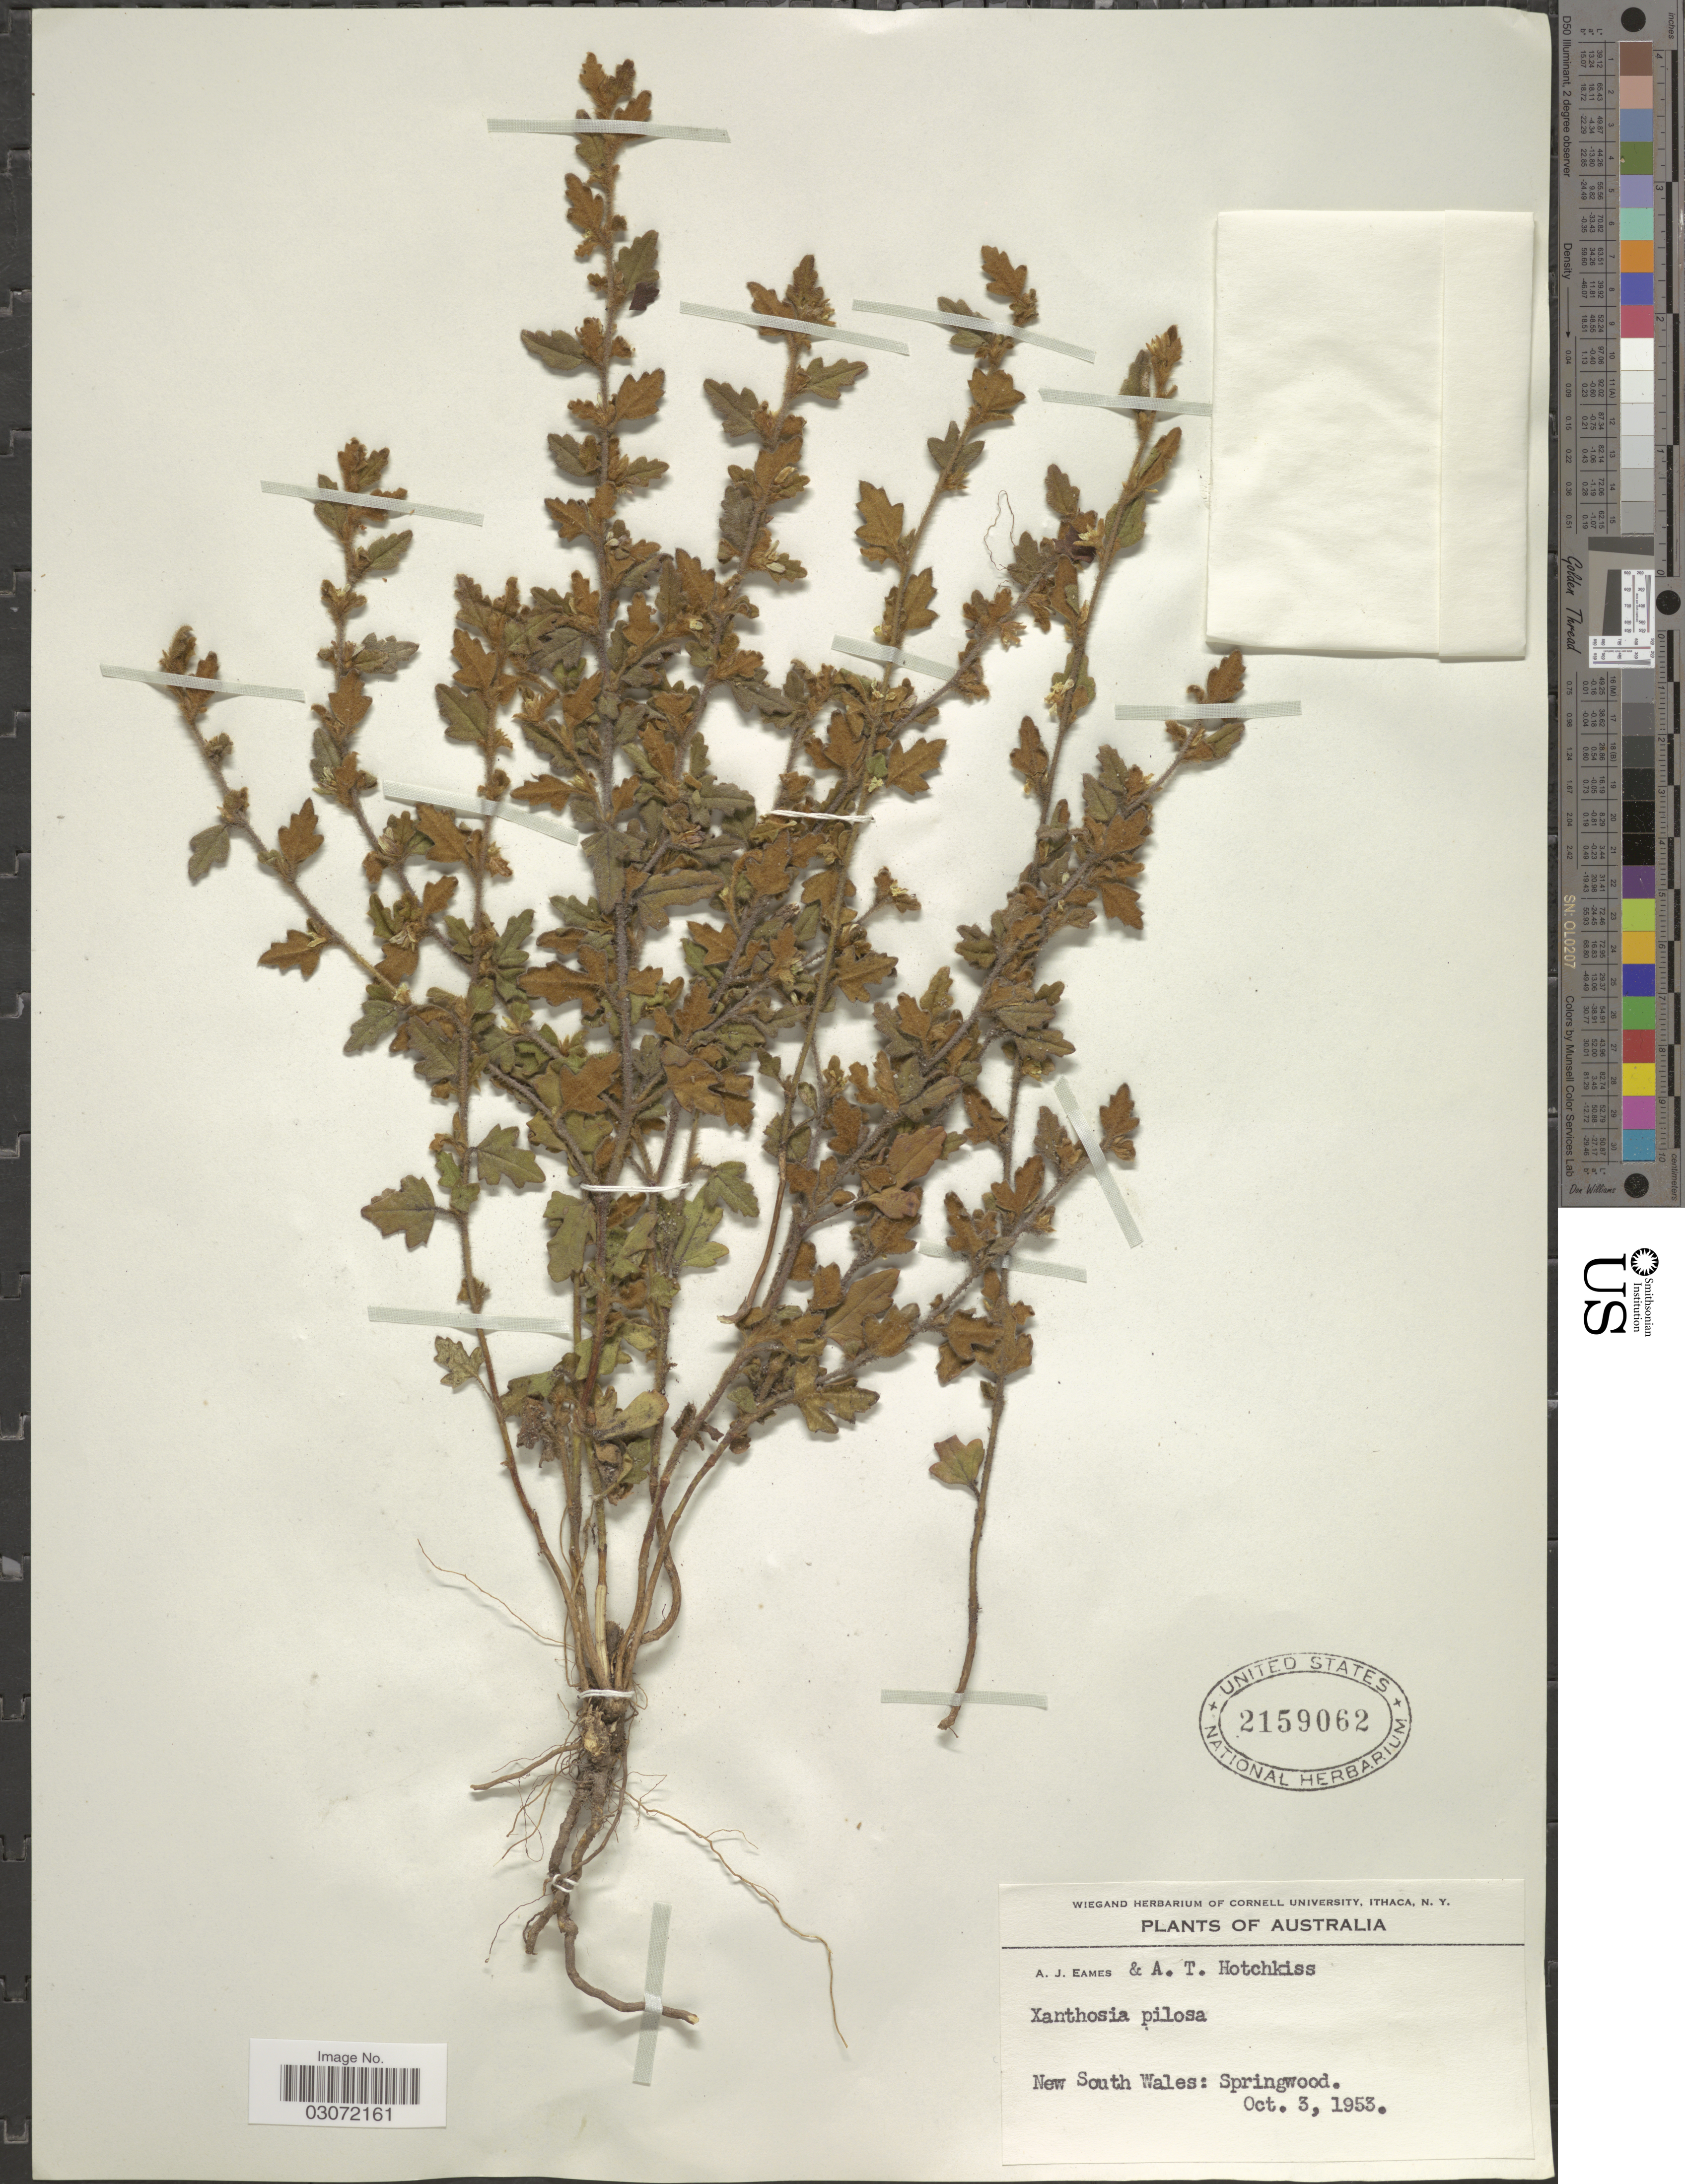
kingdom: Plantae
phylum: Tracheophyta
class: Magnoliopsida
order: Apiales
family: Apiaceae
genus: Xanthosia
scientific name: Xanthosia pilosa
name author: Rudge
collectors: A. J. Eames & A. Hotchkiss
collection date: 1953-10-03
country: Australia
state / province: New South Wales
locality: Springwood.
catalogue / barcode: US 2159062